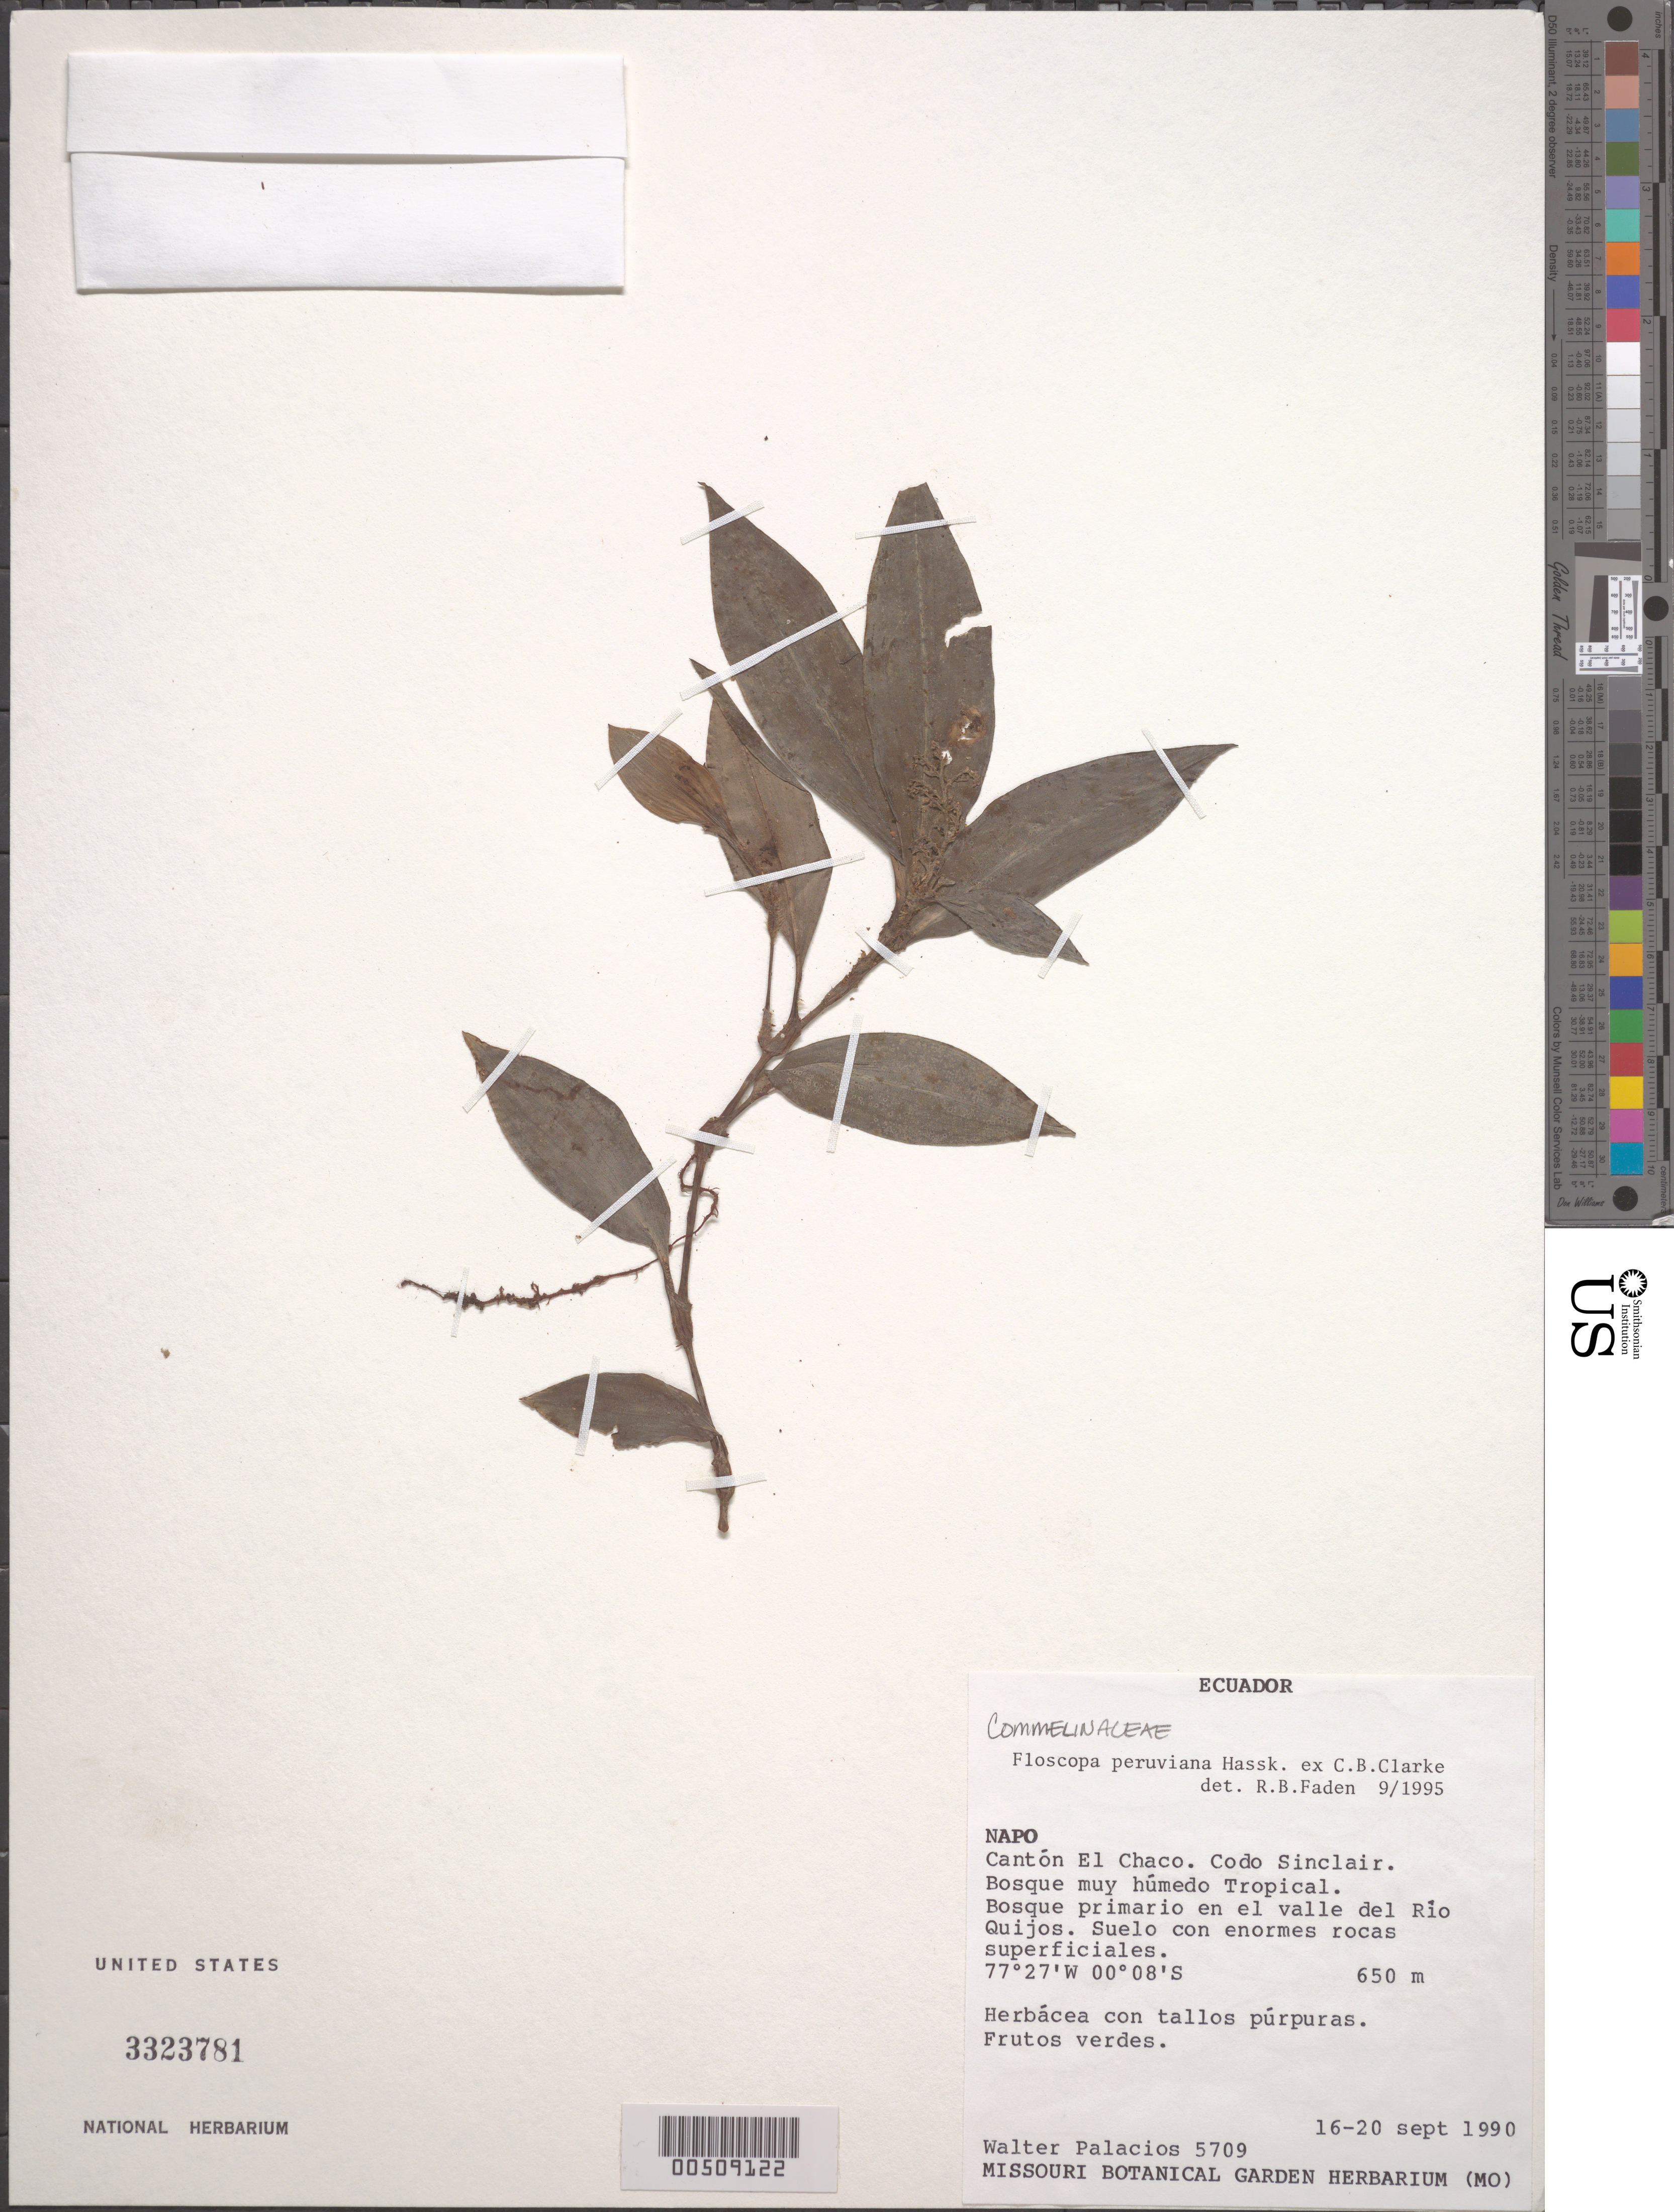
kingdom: Plantae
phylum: Tracheophyta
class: Liliopsida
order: Commelinales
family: Commelinaceae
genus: Floscopa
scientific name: Floscopa peruviana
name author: Hassk. ex C.B. Clarke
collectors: W. Palacios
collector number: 5709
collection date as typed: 16 Sep 1990 to 20 Sep 1990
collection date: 1990-09-16/1990-09-20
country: Ecuador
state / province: Napo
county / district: El Chaco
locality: Canton el chaco, codo sinclair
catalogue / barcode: US 3323781